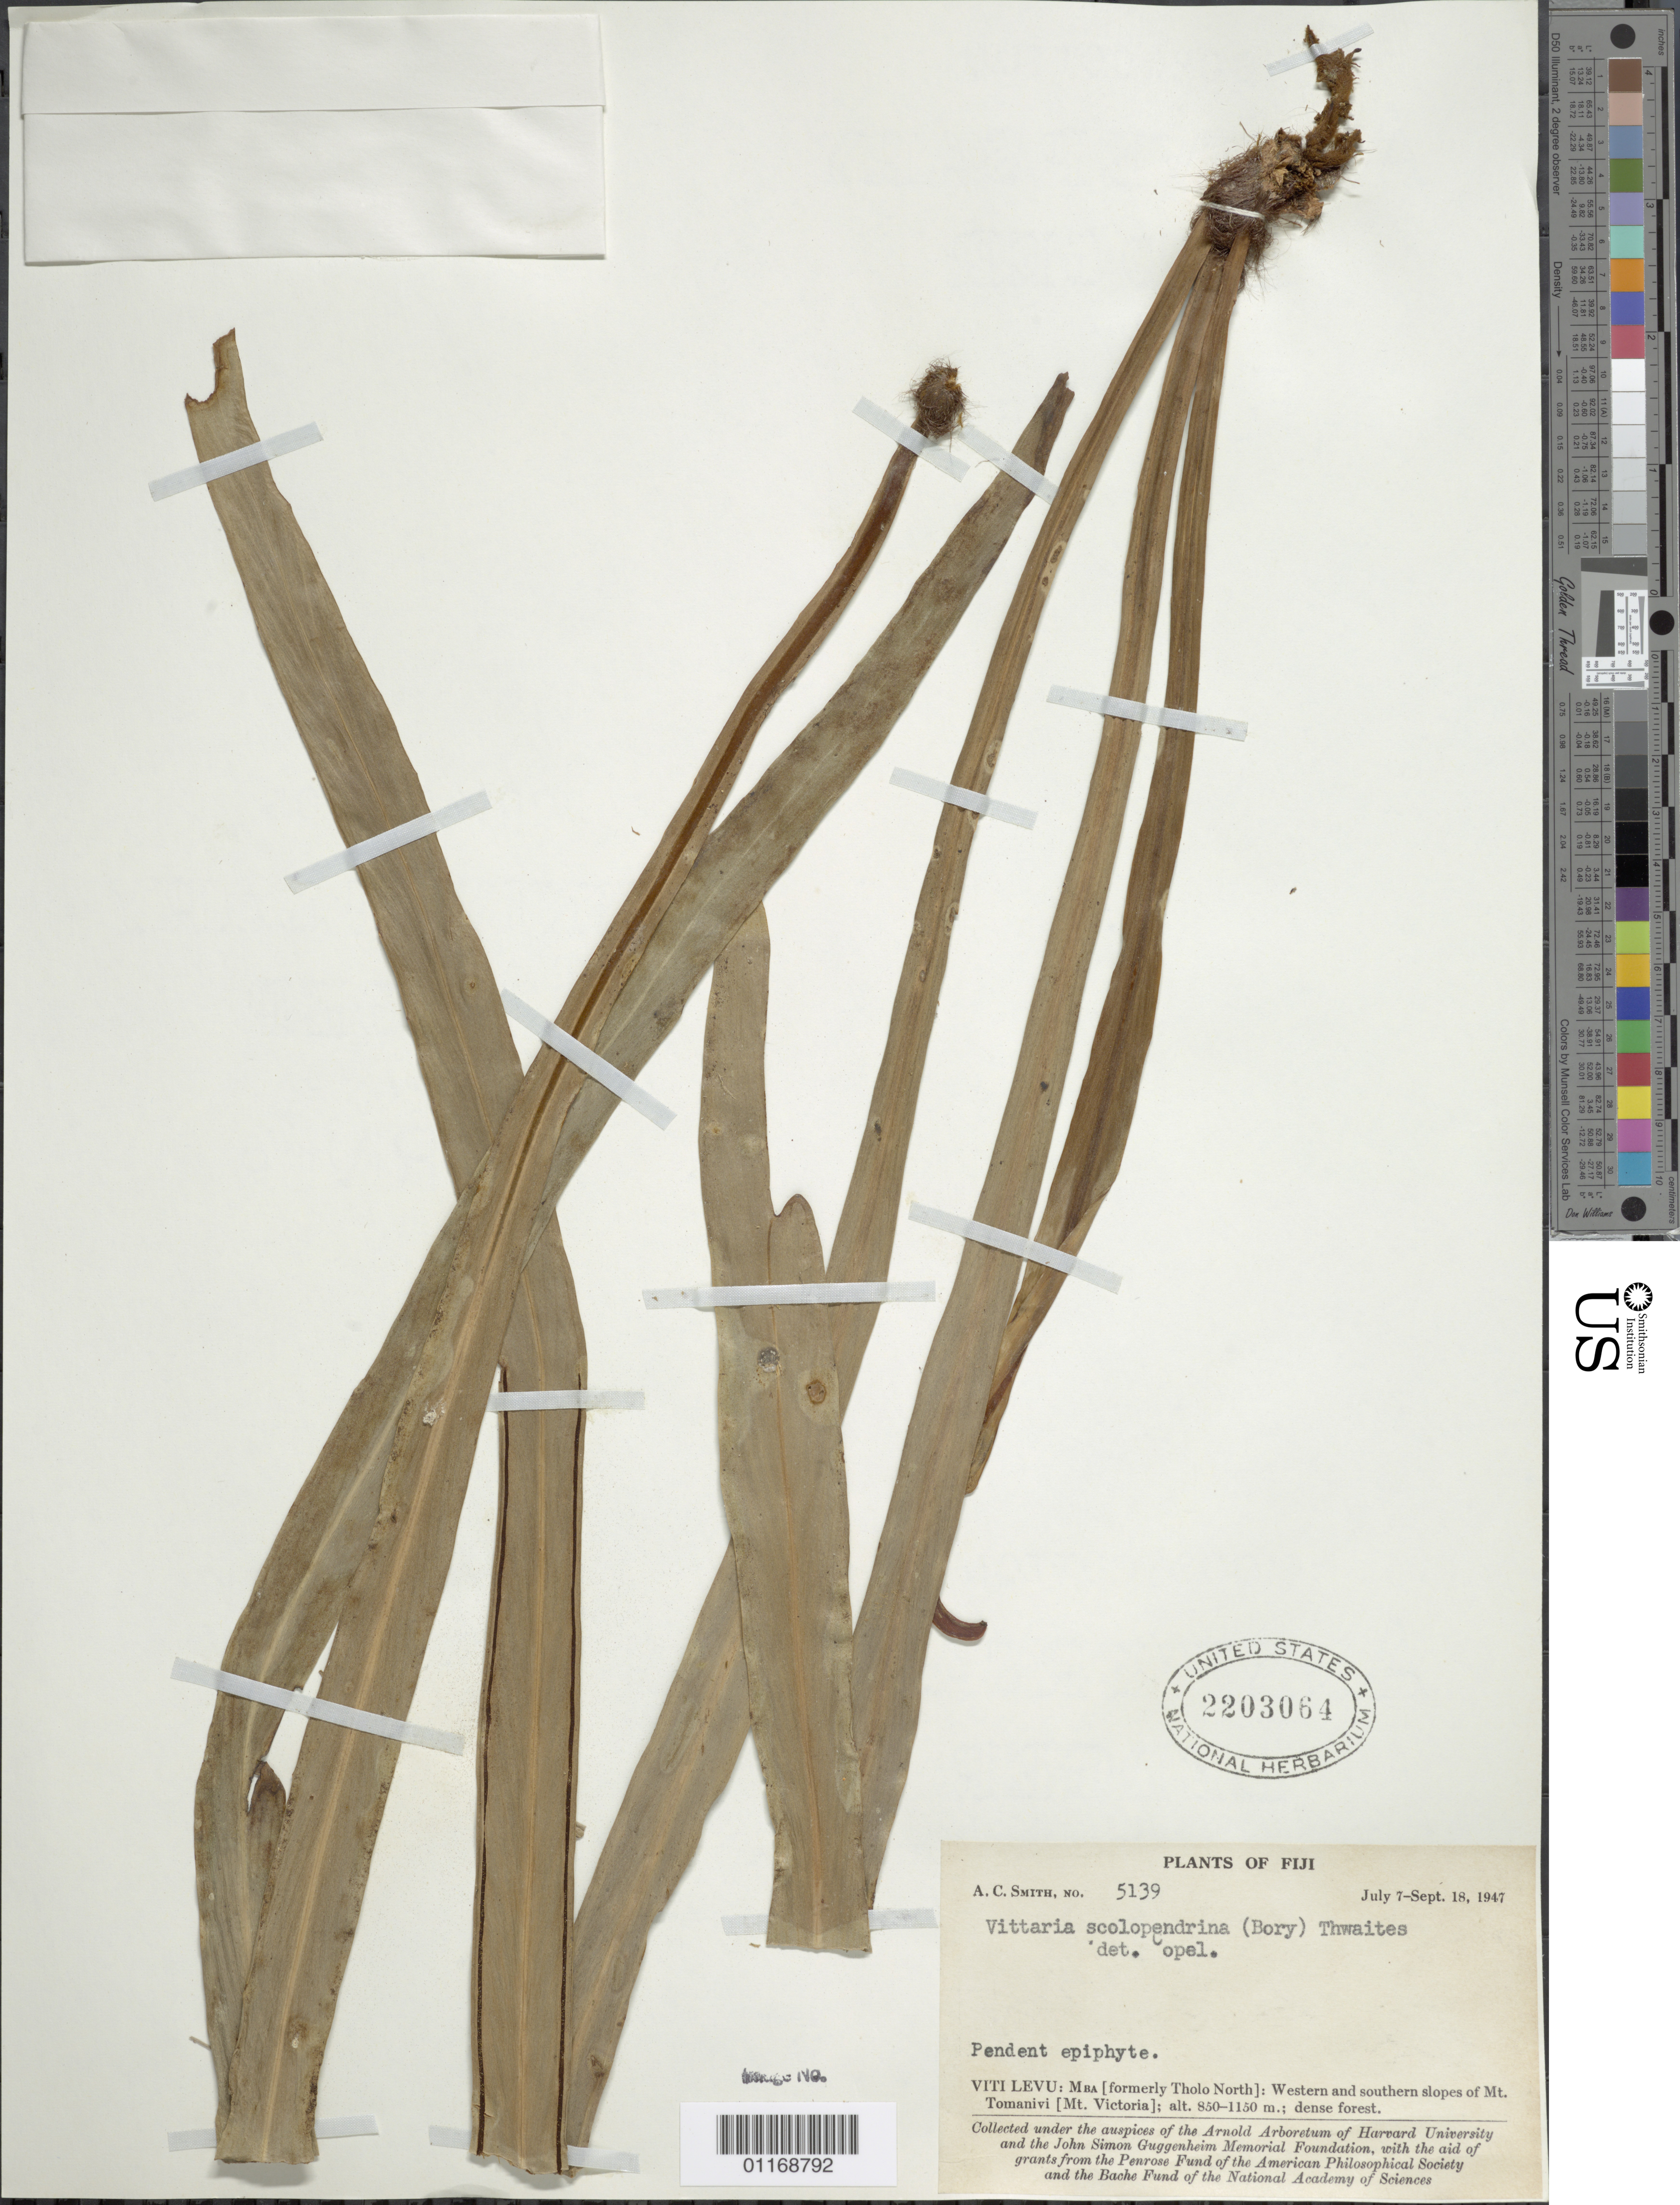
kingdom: Plantae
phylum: Tracheophyta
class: Polypodiopsida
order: Polypodiales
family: Pteridaceae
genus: Haplopteris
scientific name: Haplopteris scolopendrina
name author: (Bory) Presl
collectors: A. C. Smith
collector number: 5139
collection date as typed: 07 Jul 1947 to 18 Sep 1947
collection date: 1947-07-07/1947-09-18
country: Fiji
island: Viti Levu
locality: Viti Levu: Mba (formerly Tholo North): Western and southern slopes of Mt. Tomanivi (Mt. Victoria).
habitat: Dense forest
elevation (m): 850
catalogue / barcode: US 2203064